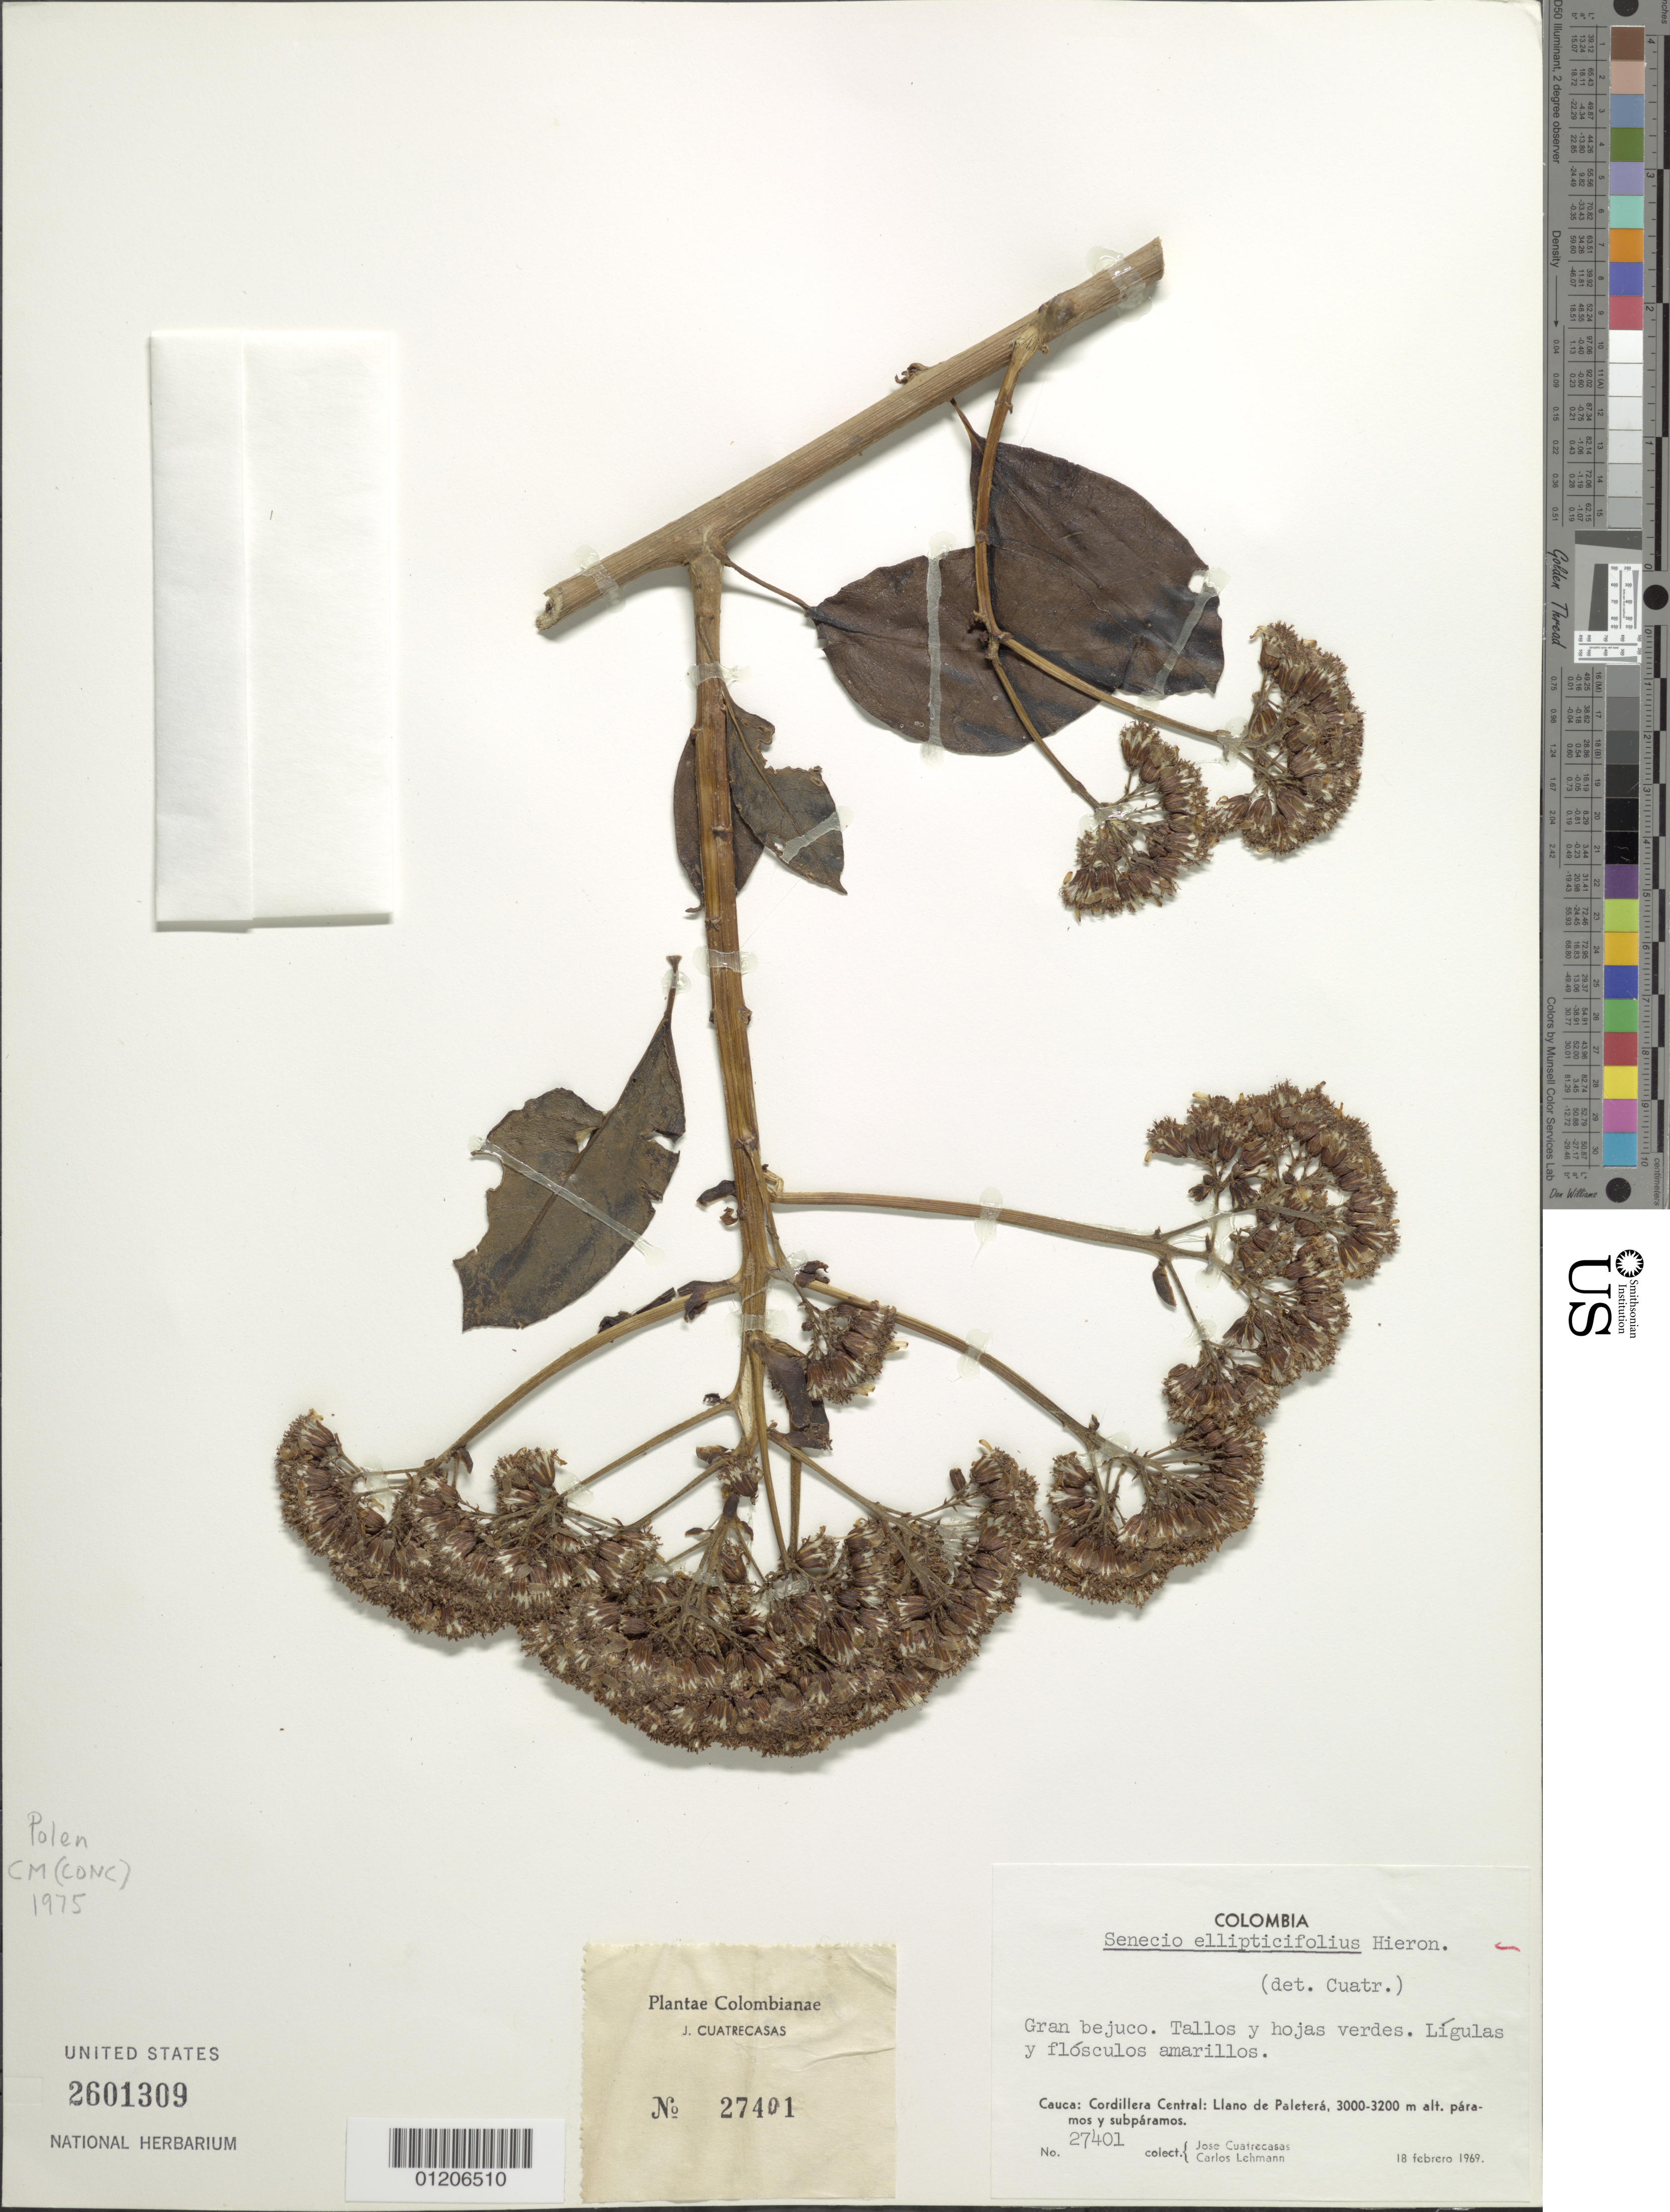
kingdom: Plantae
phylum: Tracheophyta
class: Magnoliopsida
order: Asterales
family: Asteraceae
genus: Pentacalia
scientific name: Pentacalia ellipticifolia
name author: (Hieron.) Cuatrec.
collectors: J. Cuatrecasas & C. Lehmann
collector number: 27401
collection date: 1969-02-18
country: Colombia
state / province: Cauca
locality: Cordillera Central: Llano de Paleterá.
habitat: subparamos y paramos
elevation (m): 3000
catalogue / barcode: US 2601309